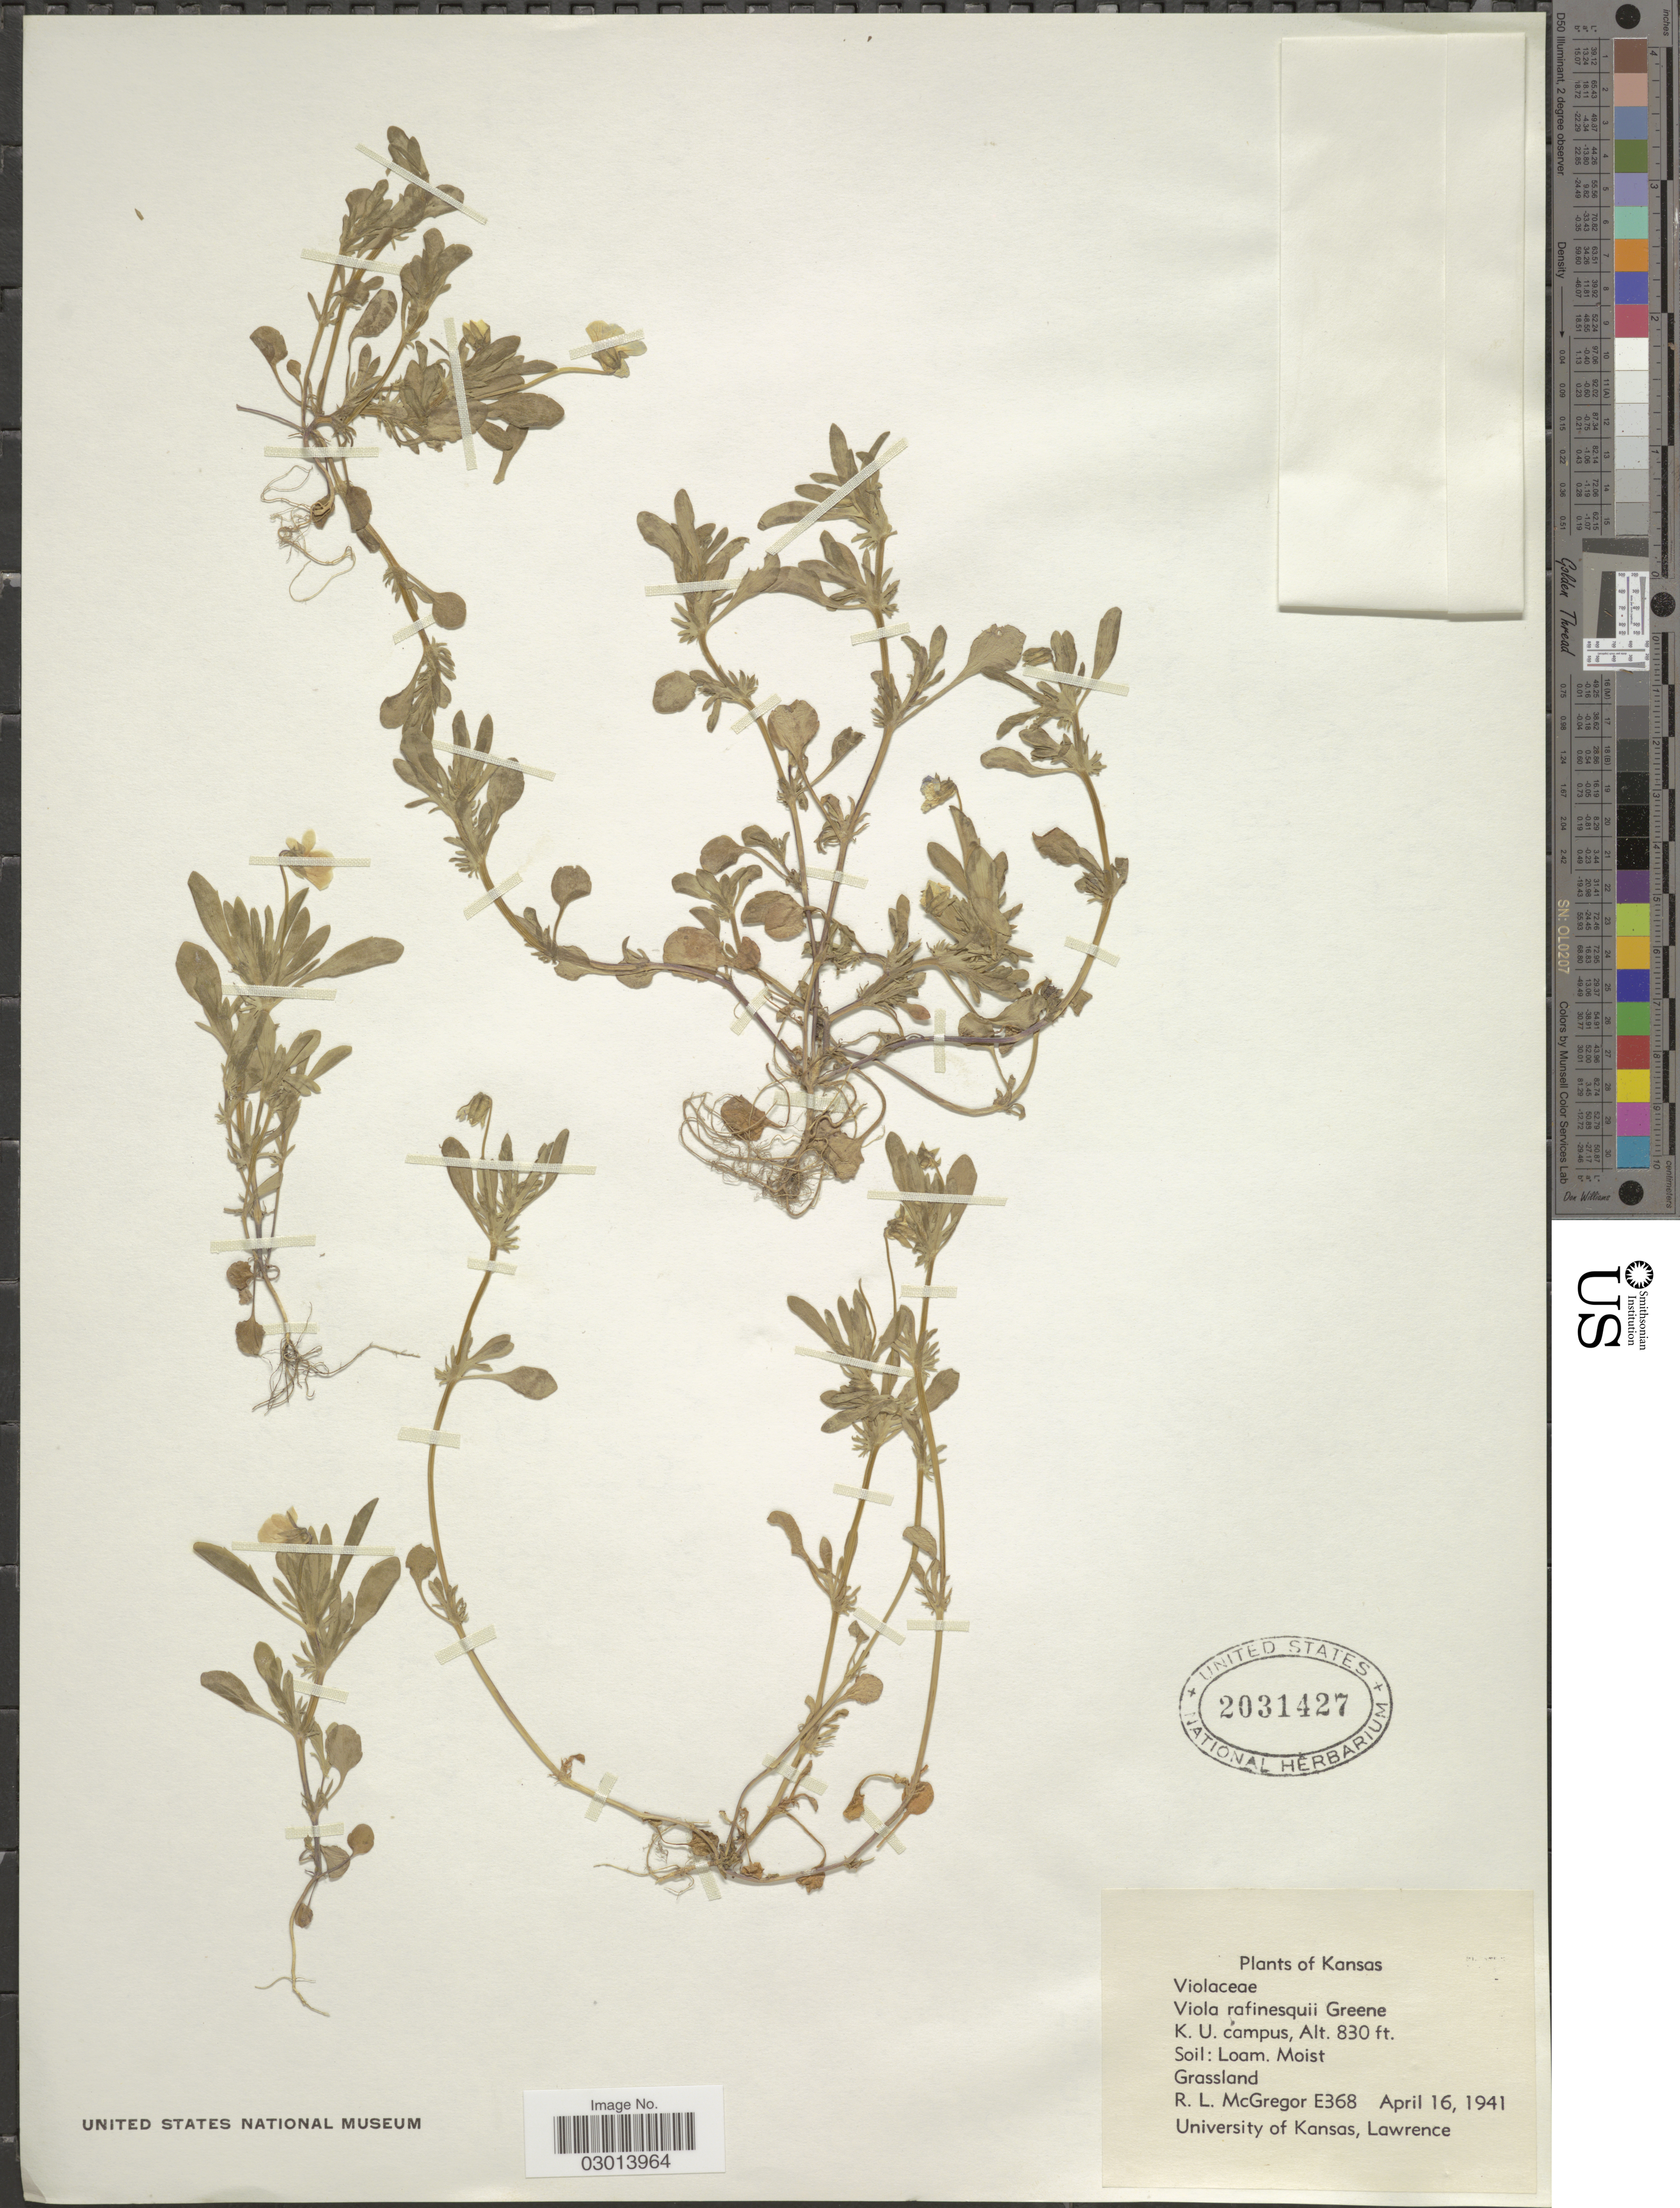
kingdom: Plantae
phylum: Tracheophyta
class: Magnoliopsida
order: Malpighiales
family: Violaceae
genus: Viola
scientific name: Viola rafinesquei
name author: Greene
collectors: R. McGregor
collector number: E368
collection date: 1941-04-16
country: United States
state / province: Kansas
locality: K.U. campus.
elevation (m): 253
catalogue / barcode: US 2031427